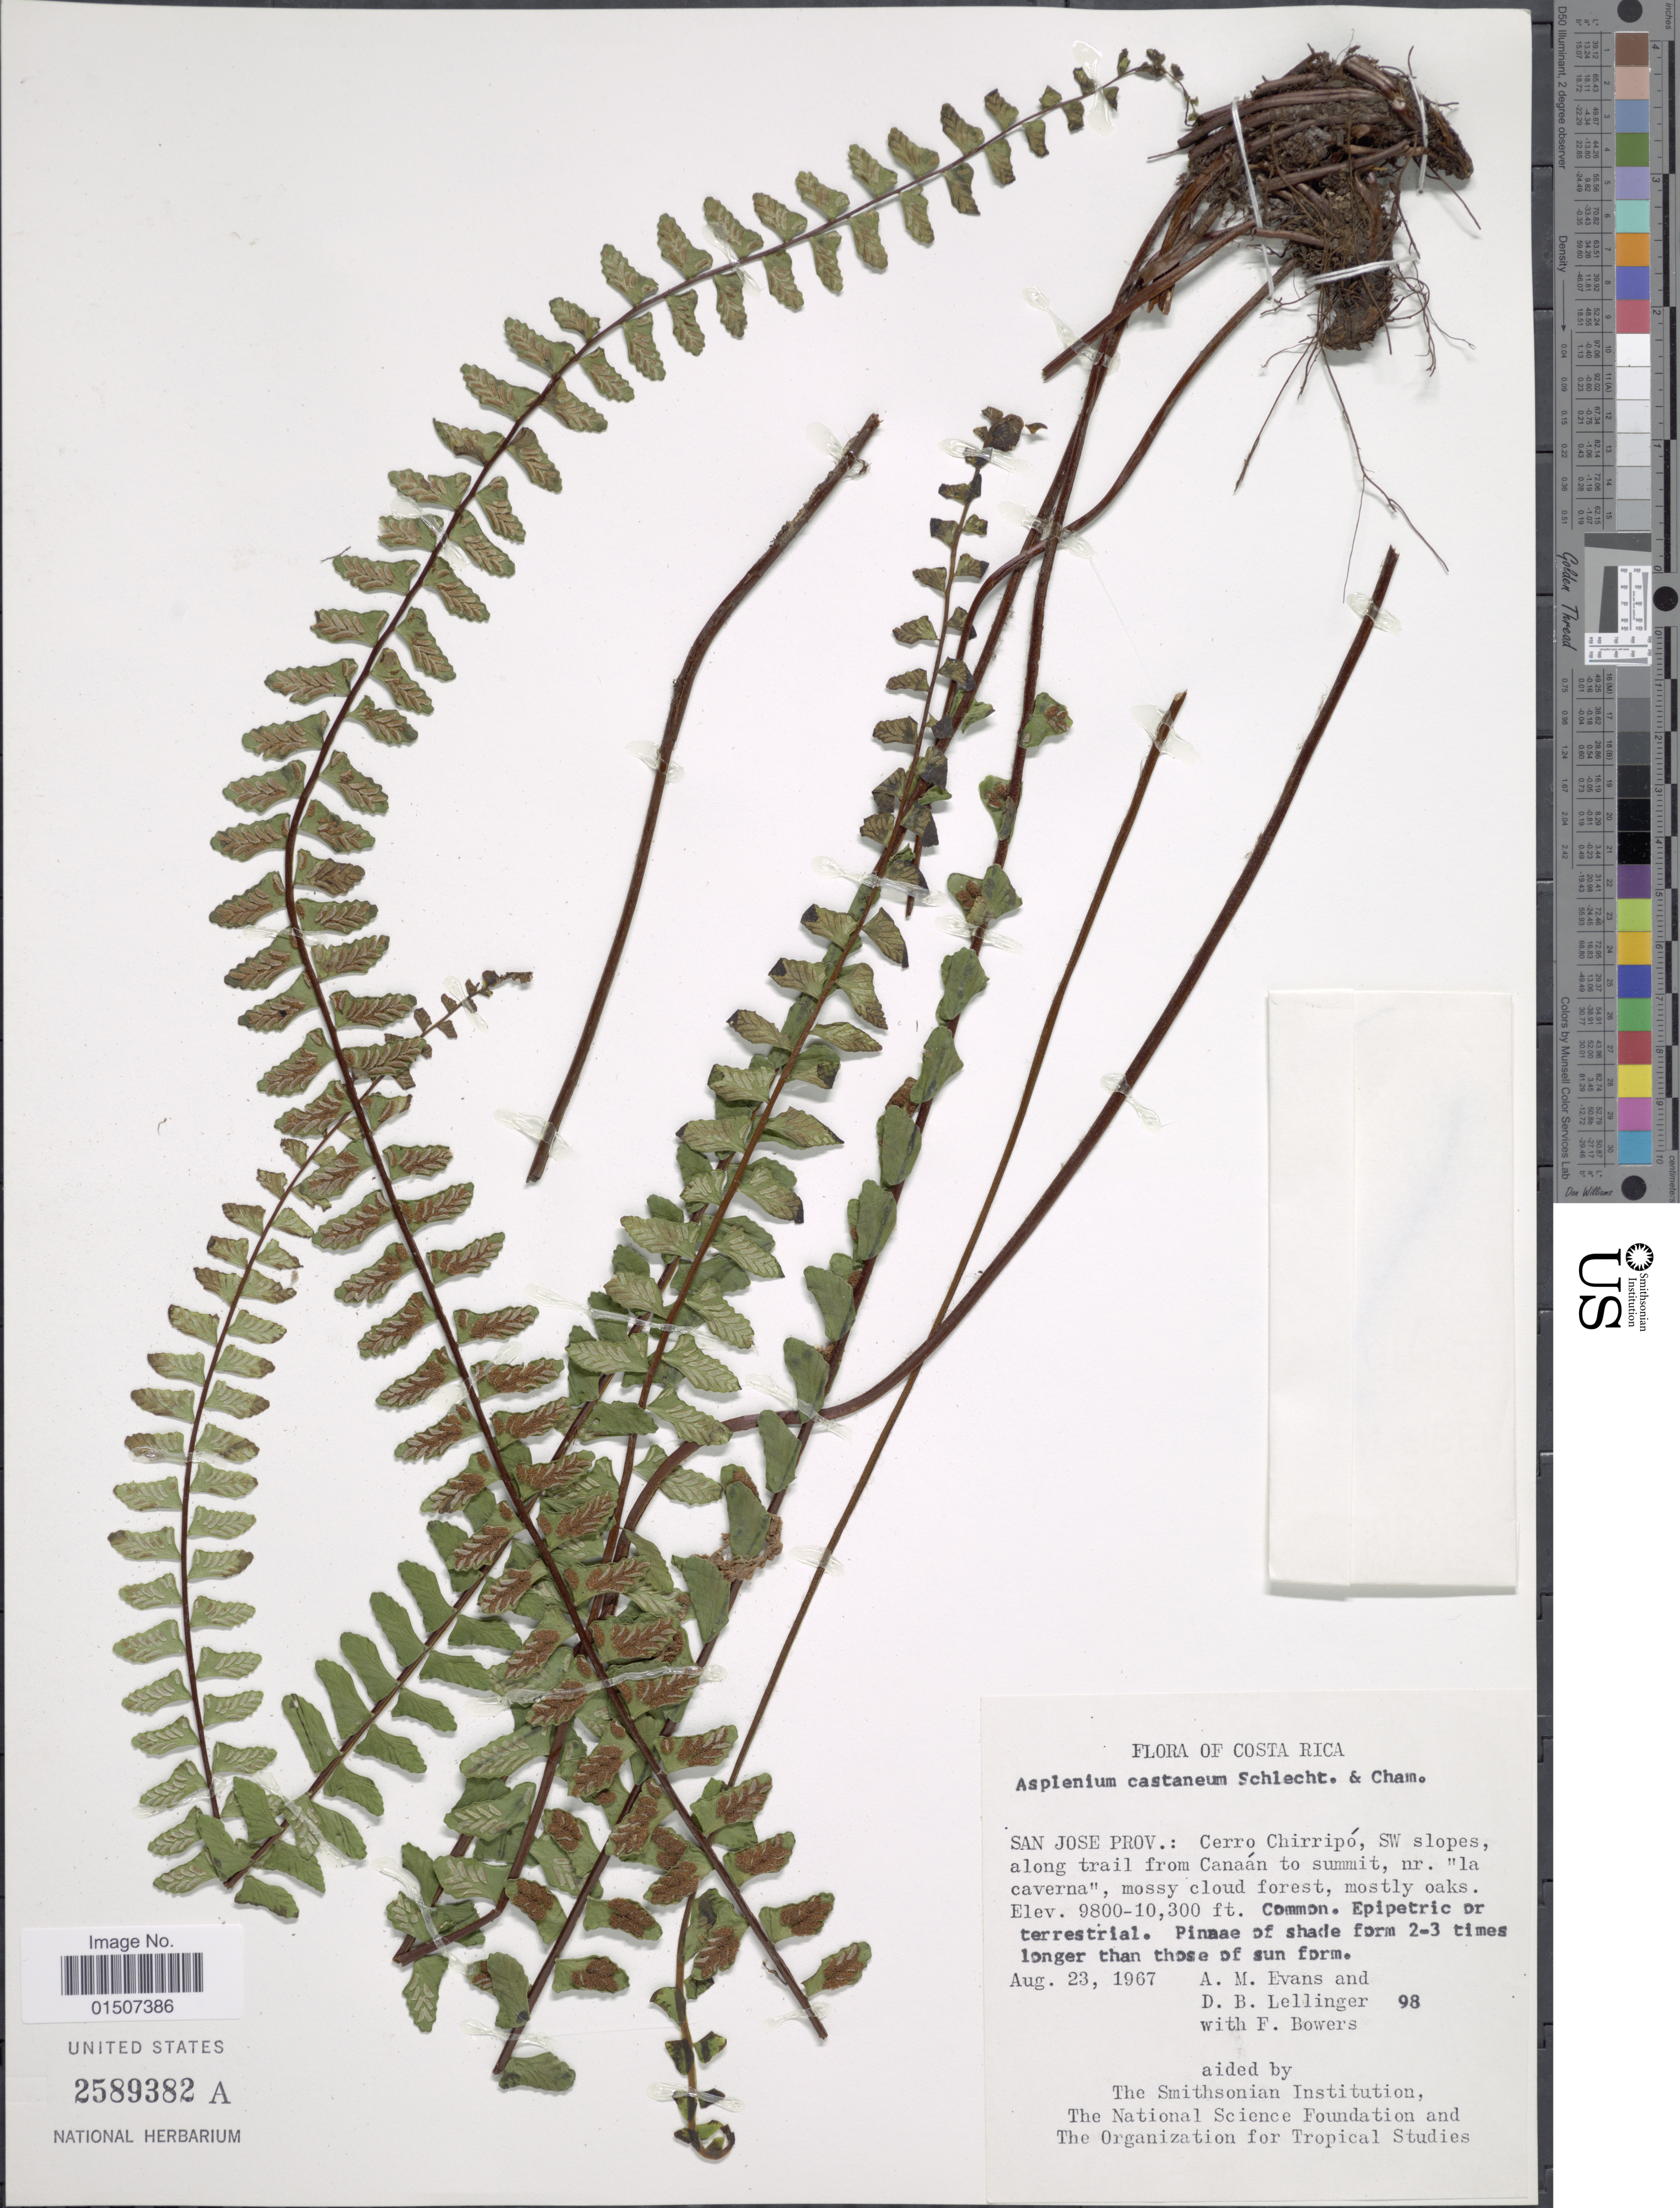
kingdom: Plantae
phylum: Tracheophyta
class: Polypodiopsida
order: Polypodiales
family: Aspleniaceae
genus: Asplenium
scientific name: Asplenium polyphyllum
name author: Bertol.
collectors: A. M. Evans, D. B. Lellinger & F. Bowers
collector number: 98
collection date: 1967-08-23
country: Costa Rica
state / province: San José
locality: Cerro Chirripó, SW slopes along trail from Canaán to summit, nr. 'la caverna'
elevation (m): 9800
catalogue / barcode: US 2589382A